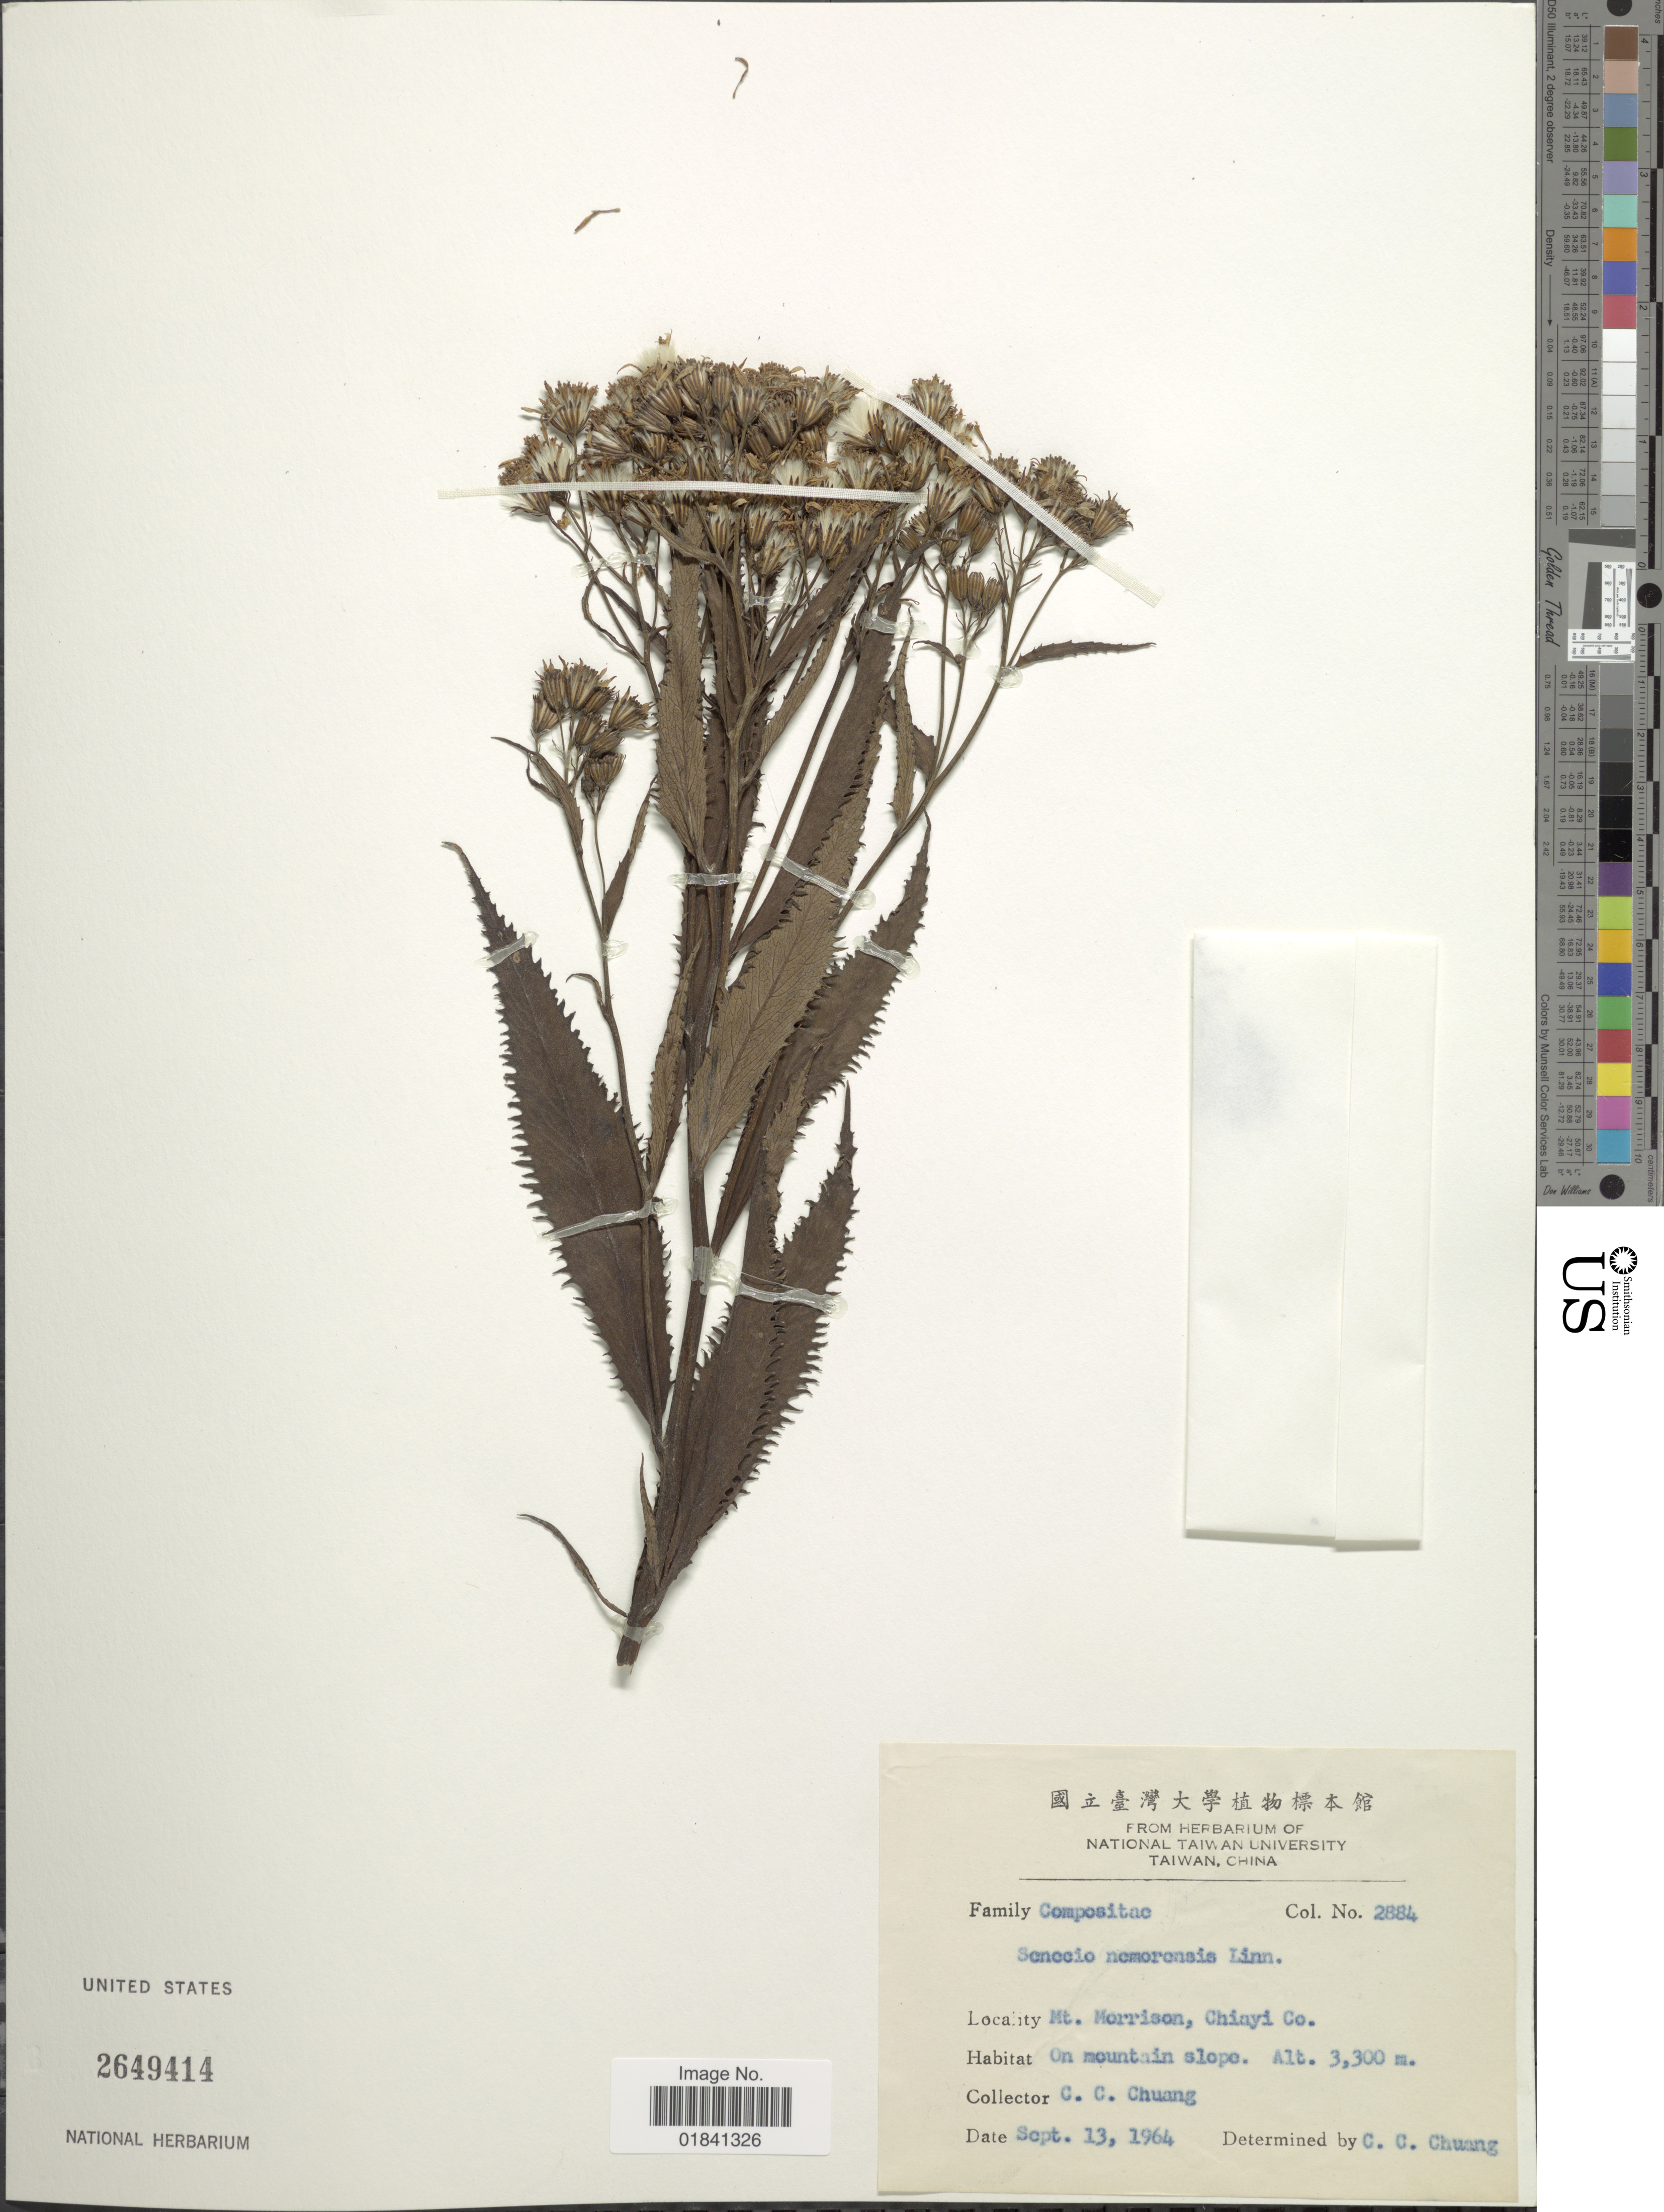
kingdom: Plantae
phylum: Tracheophyta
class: Magnoliopsida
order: Asterales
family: Asteraceae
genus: Senecio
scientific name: Senecio nemorensis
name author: L.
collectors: C. C. Chuang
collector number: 2884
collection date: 1964-09-13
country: Taiwan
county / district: Chiayi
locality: Mt. Morrison, Chiayi Co.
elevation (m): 3300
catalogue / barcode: US 2649414